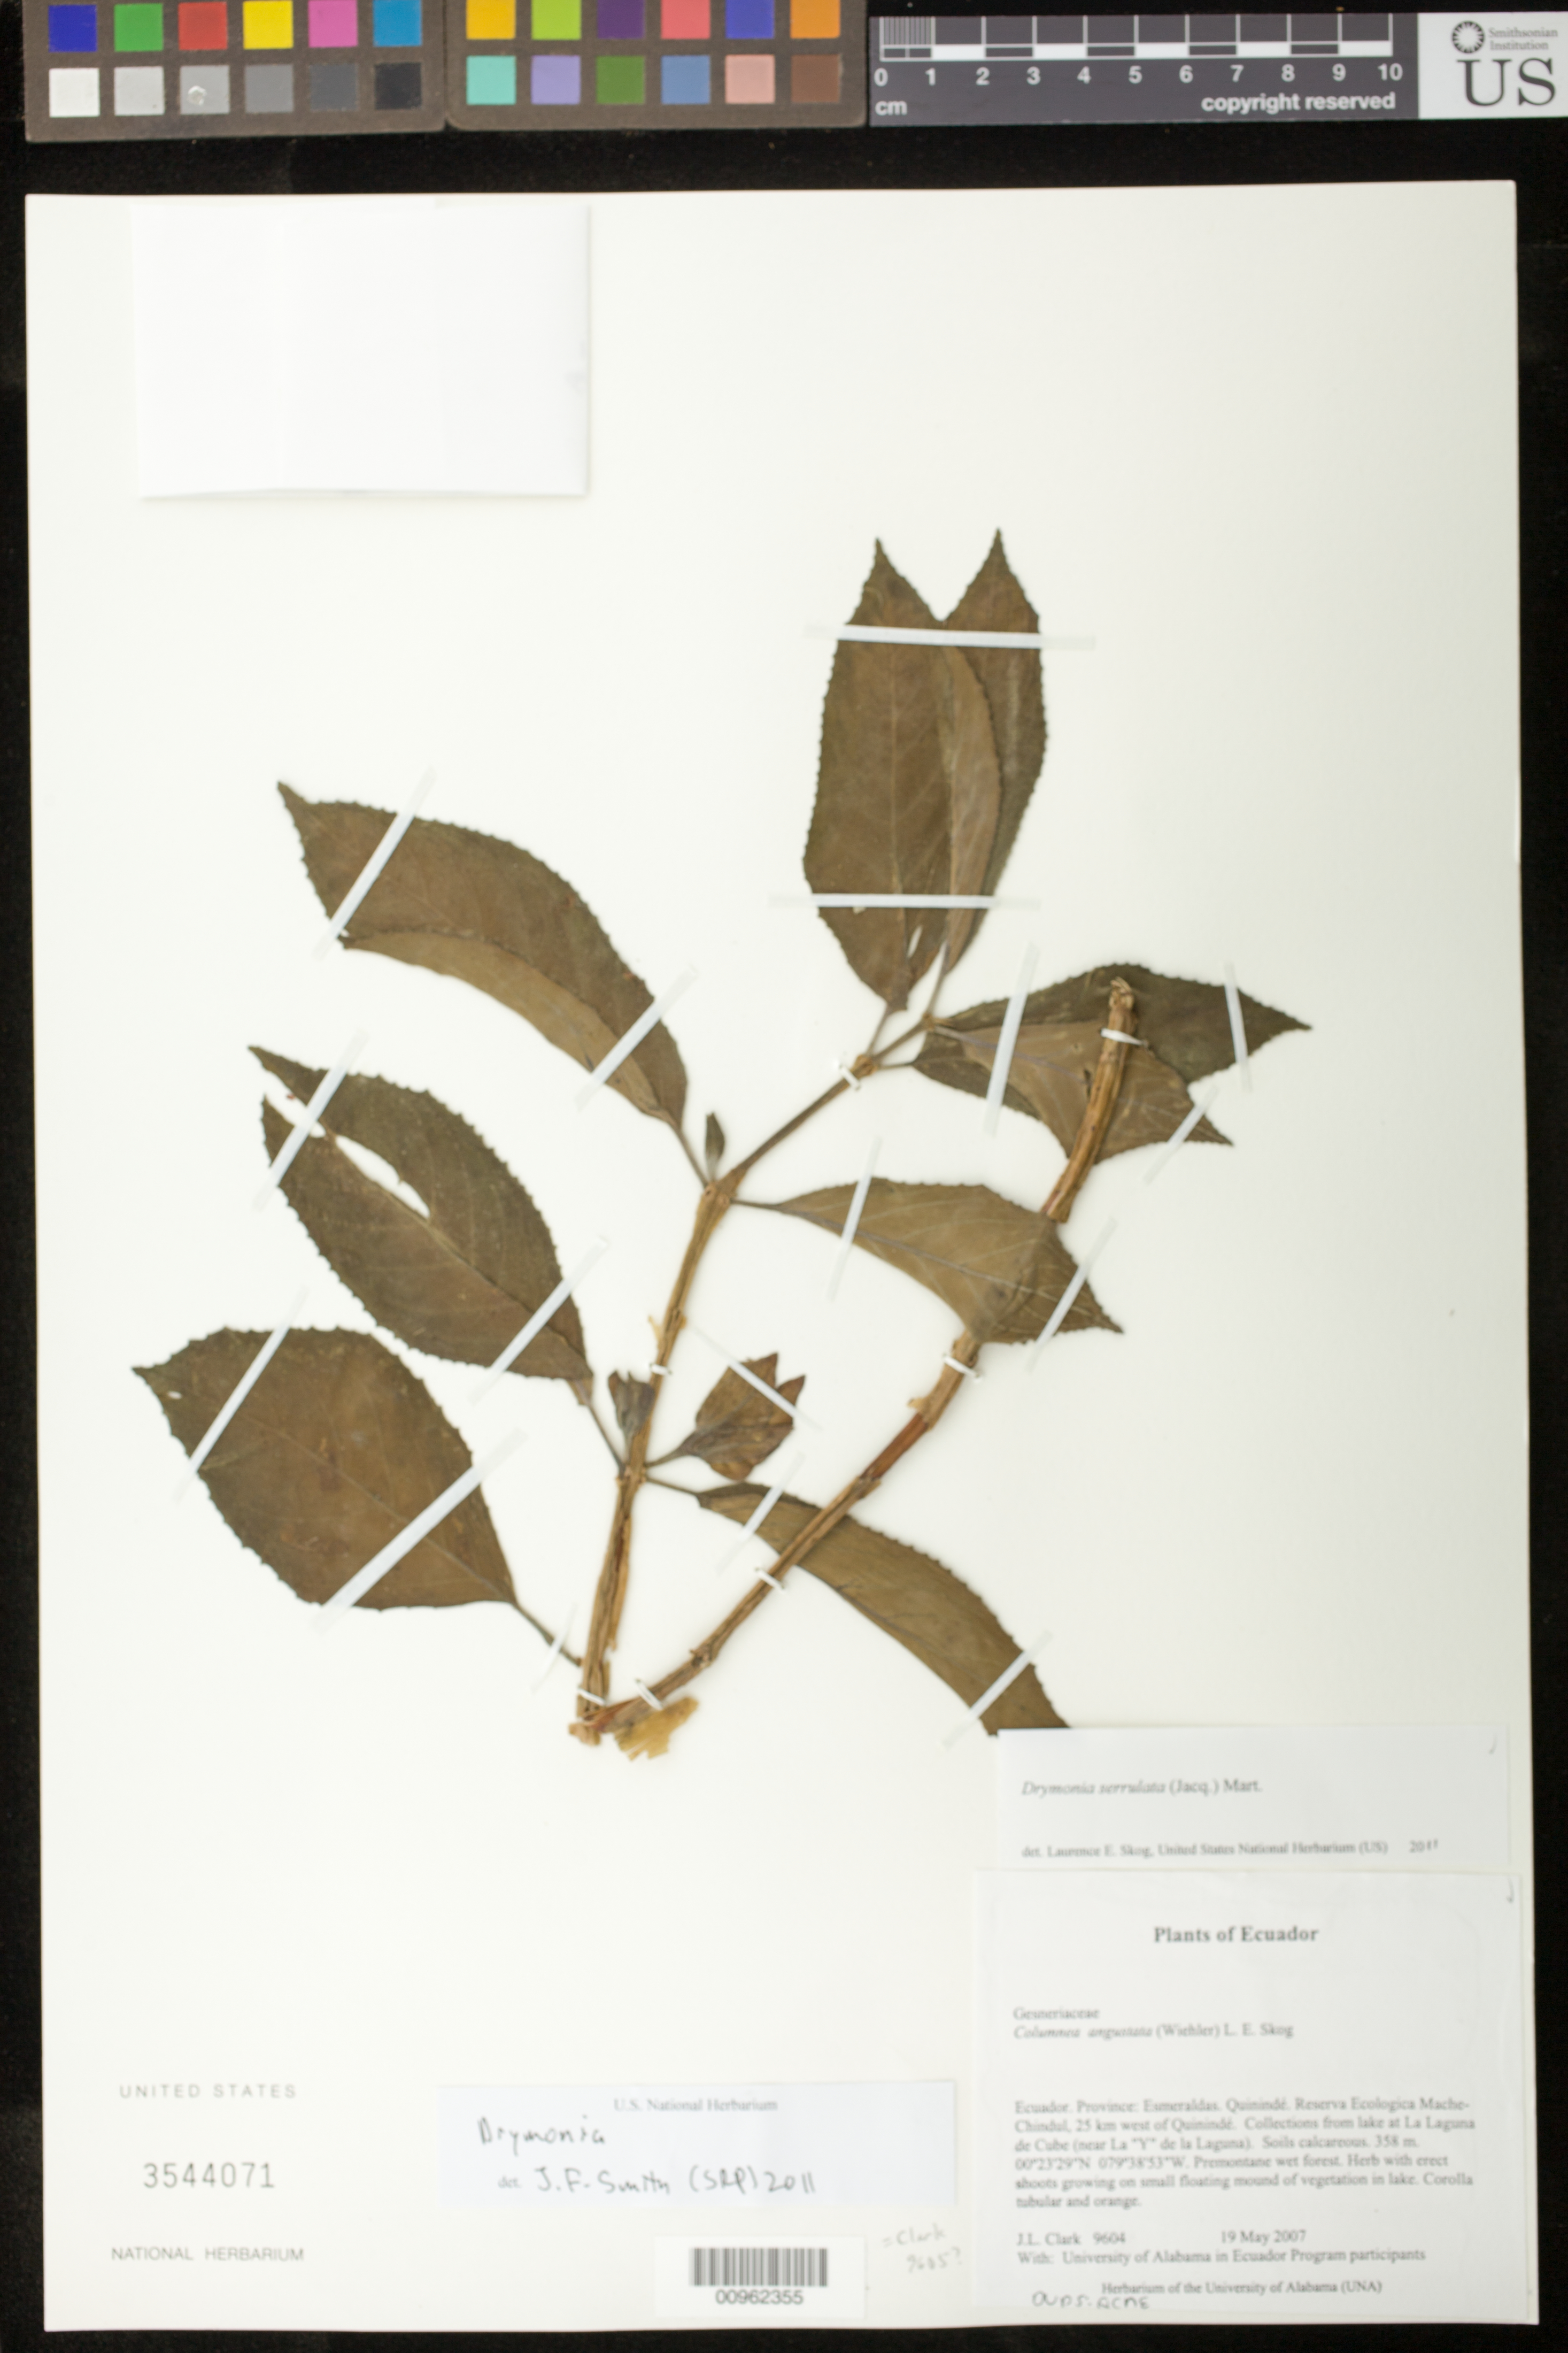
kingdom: Plantae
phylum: Tracheophyta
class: Magnoliopsida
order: Lamiales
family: Gesneriaceae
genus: Drymonia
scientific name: Drymonia serrulata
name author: (Jacq.) Mart.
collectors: J. L. Clark & University of Alabama in Ecuador Program participants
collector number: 9604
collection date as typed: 19 May 2007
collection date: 2007-05-19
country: Ecuador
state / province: Esmeraldas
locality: Quinindé. Reserva Ecologica Mache-Chindul, 25 km west of Quinindé. Collections from lake at La Laguna de Cube (near La "Y" de la Laguna). Soils calcareous.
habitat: Premontane wet forest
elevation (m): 358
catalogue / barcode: US 3544071